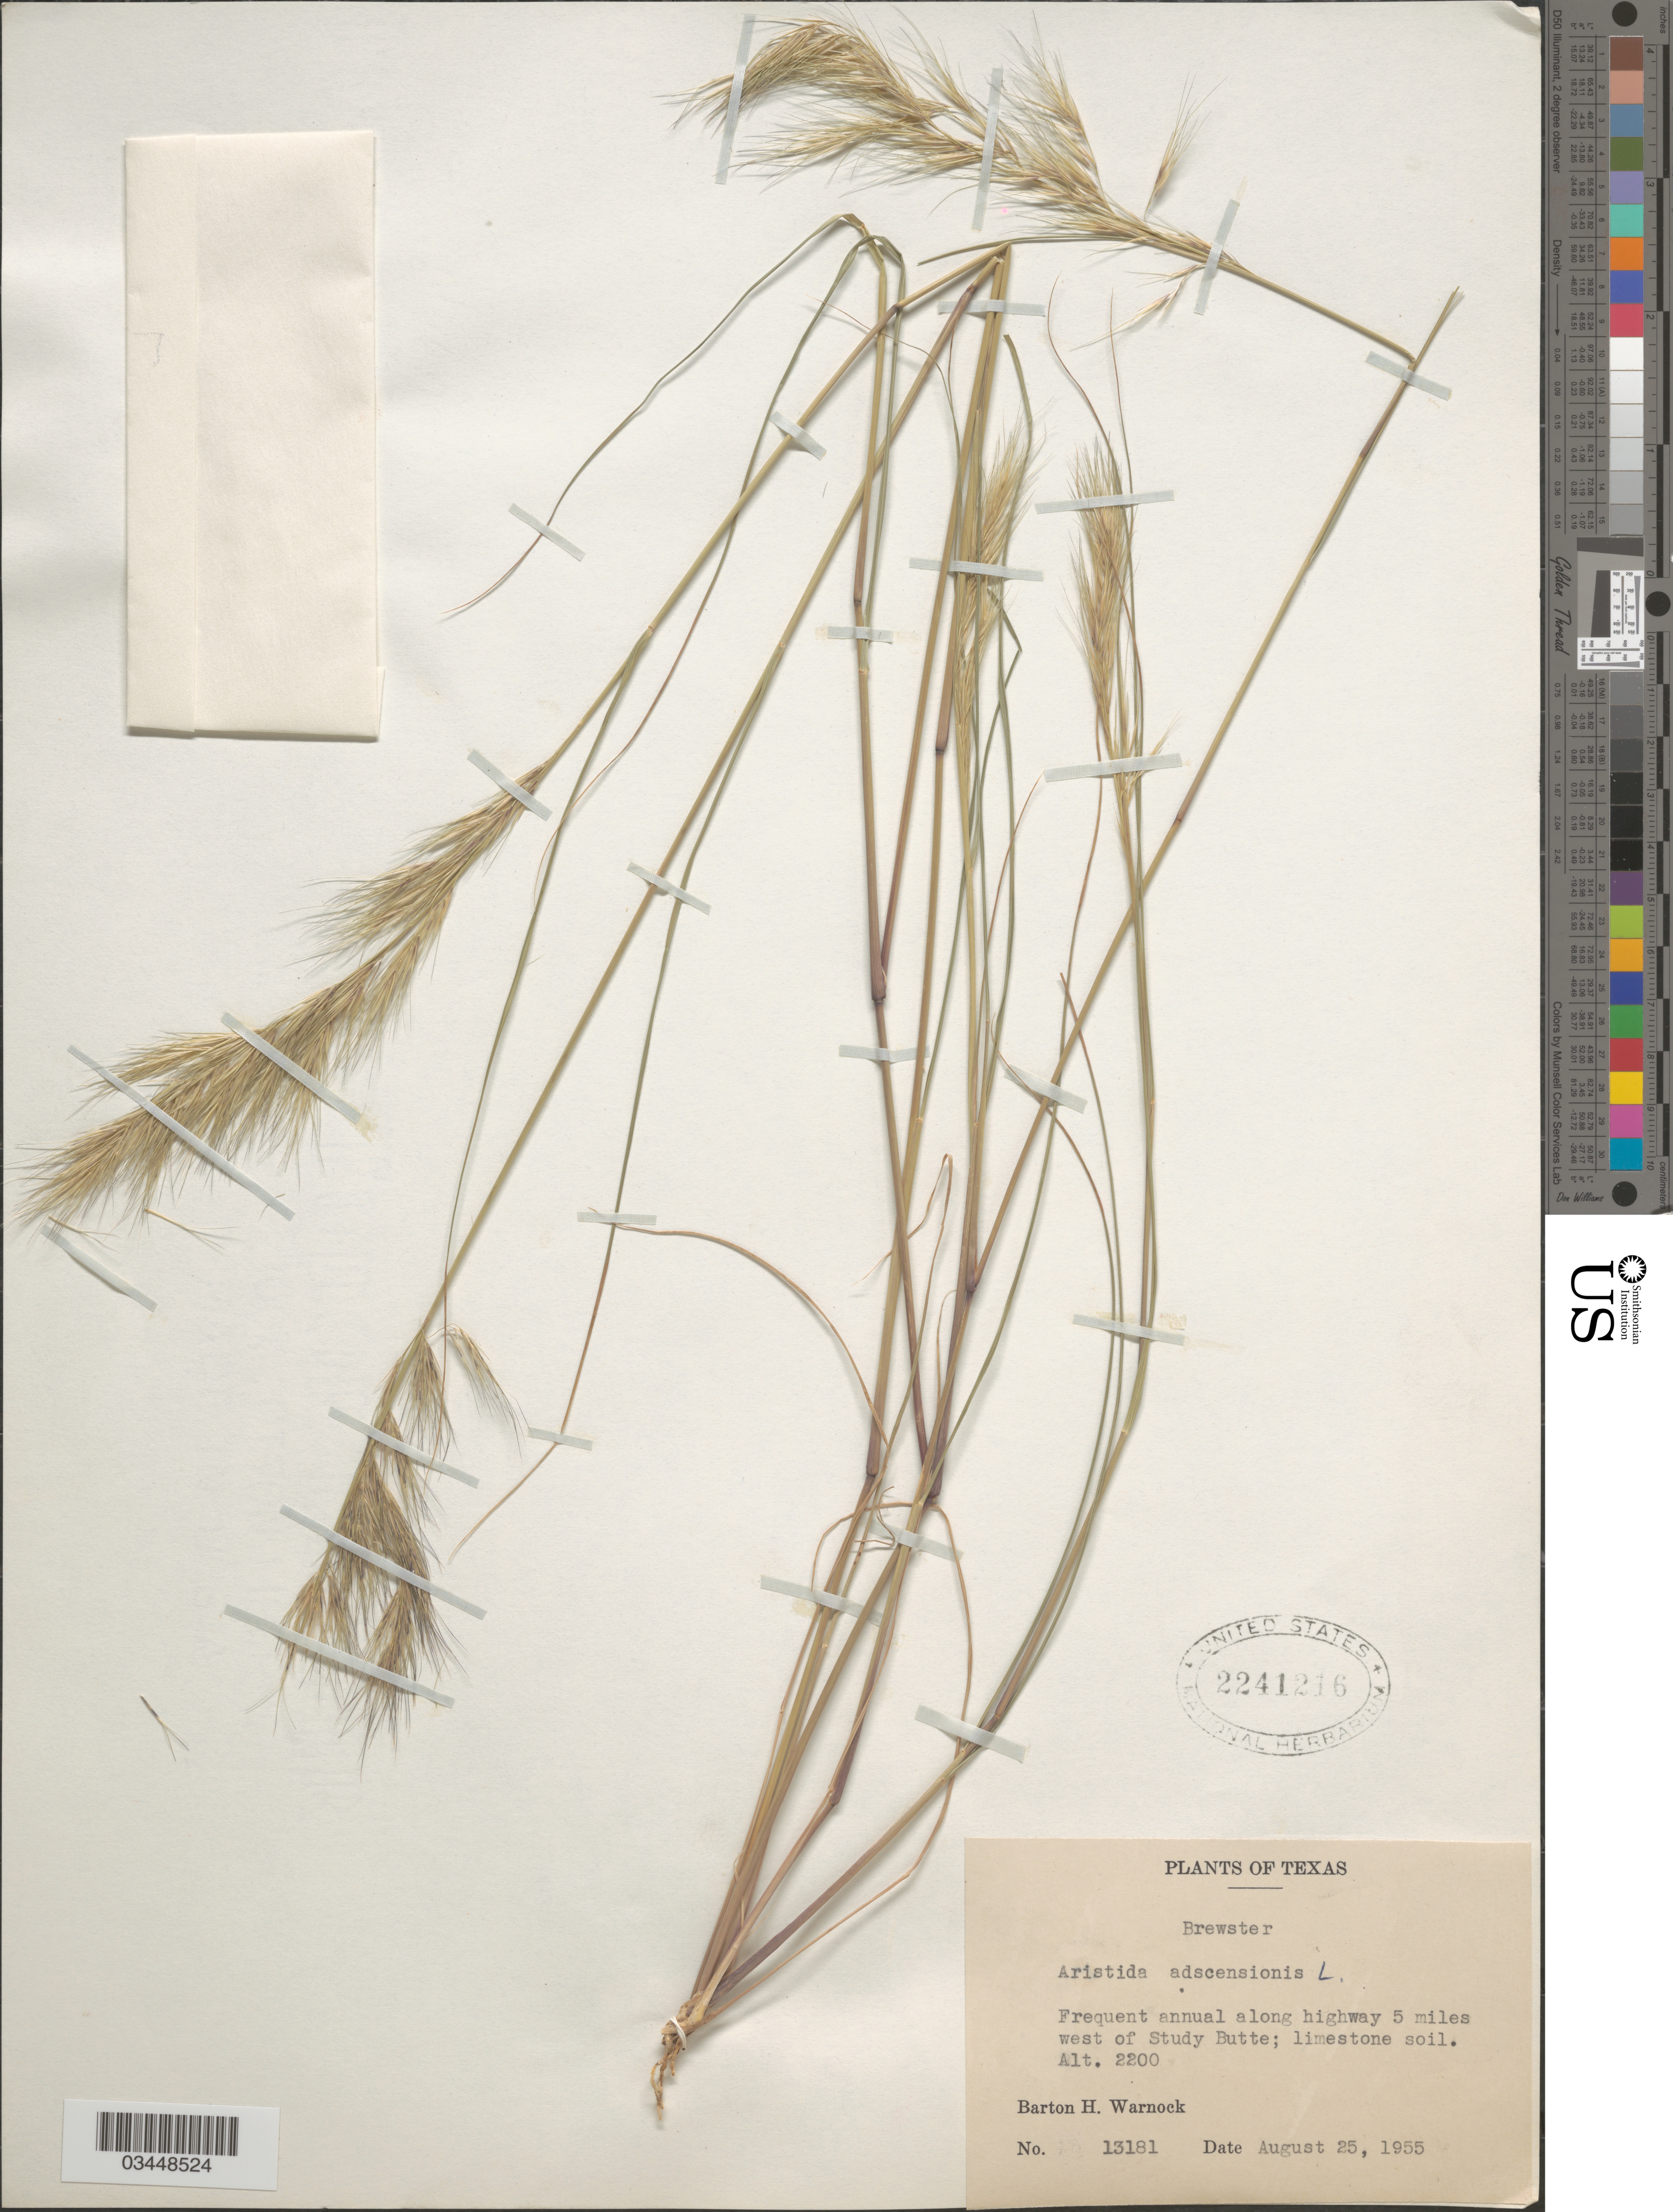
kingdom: Plantae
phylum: Tracheophyta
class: Liliopsida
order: Poales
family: Poaceae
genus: Aristida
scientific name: Aristida adscensionis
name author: L.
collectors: B. H. Warnock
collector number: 13181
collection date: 1955-08-25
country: United States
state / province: Texas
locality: Brewster. Frequent annual along highway 5 miles west of Study Butte.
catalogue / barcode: US 2241216